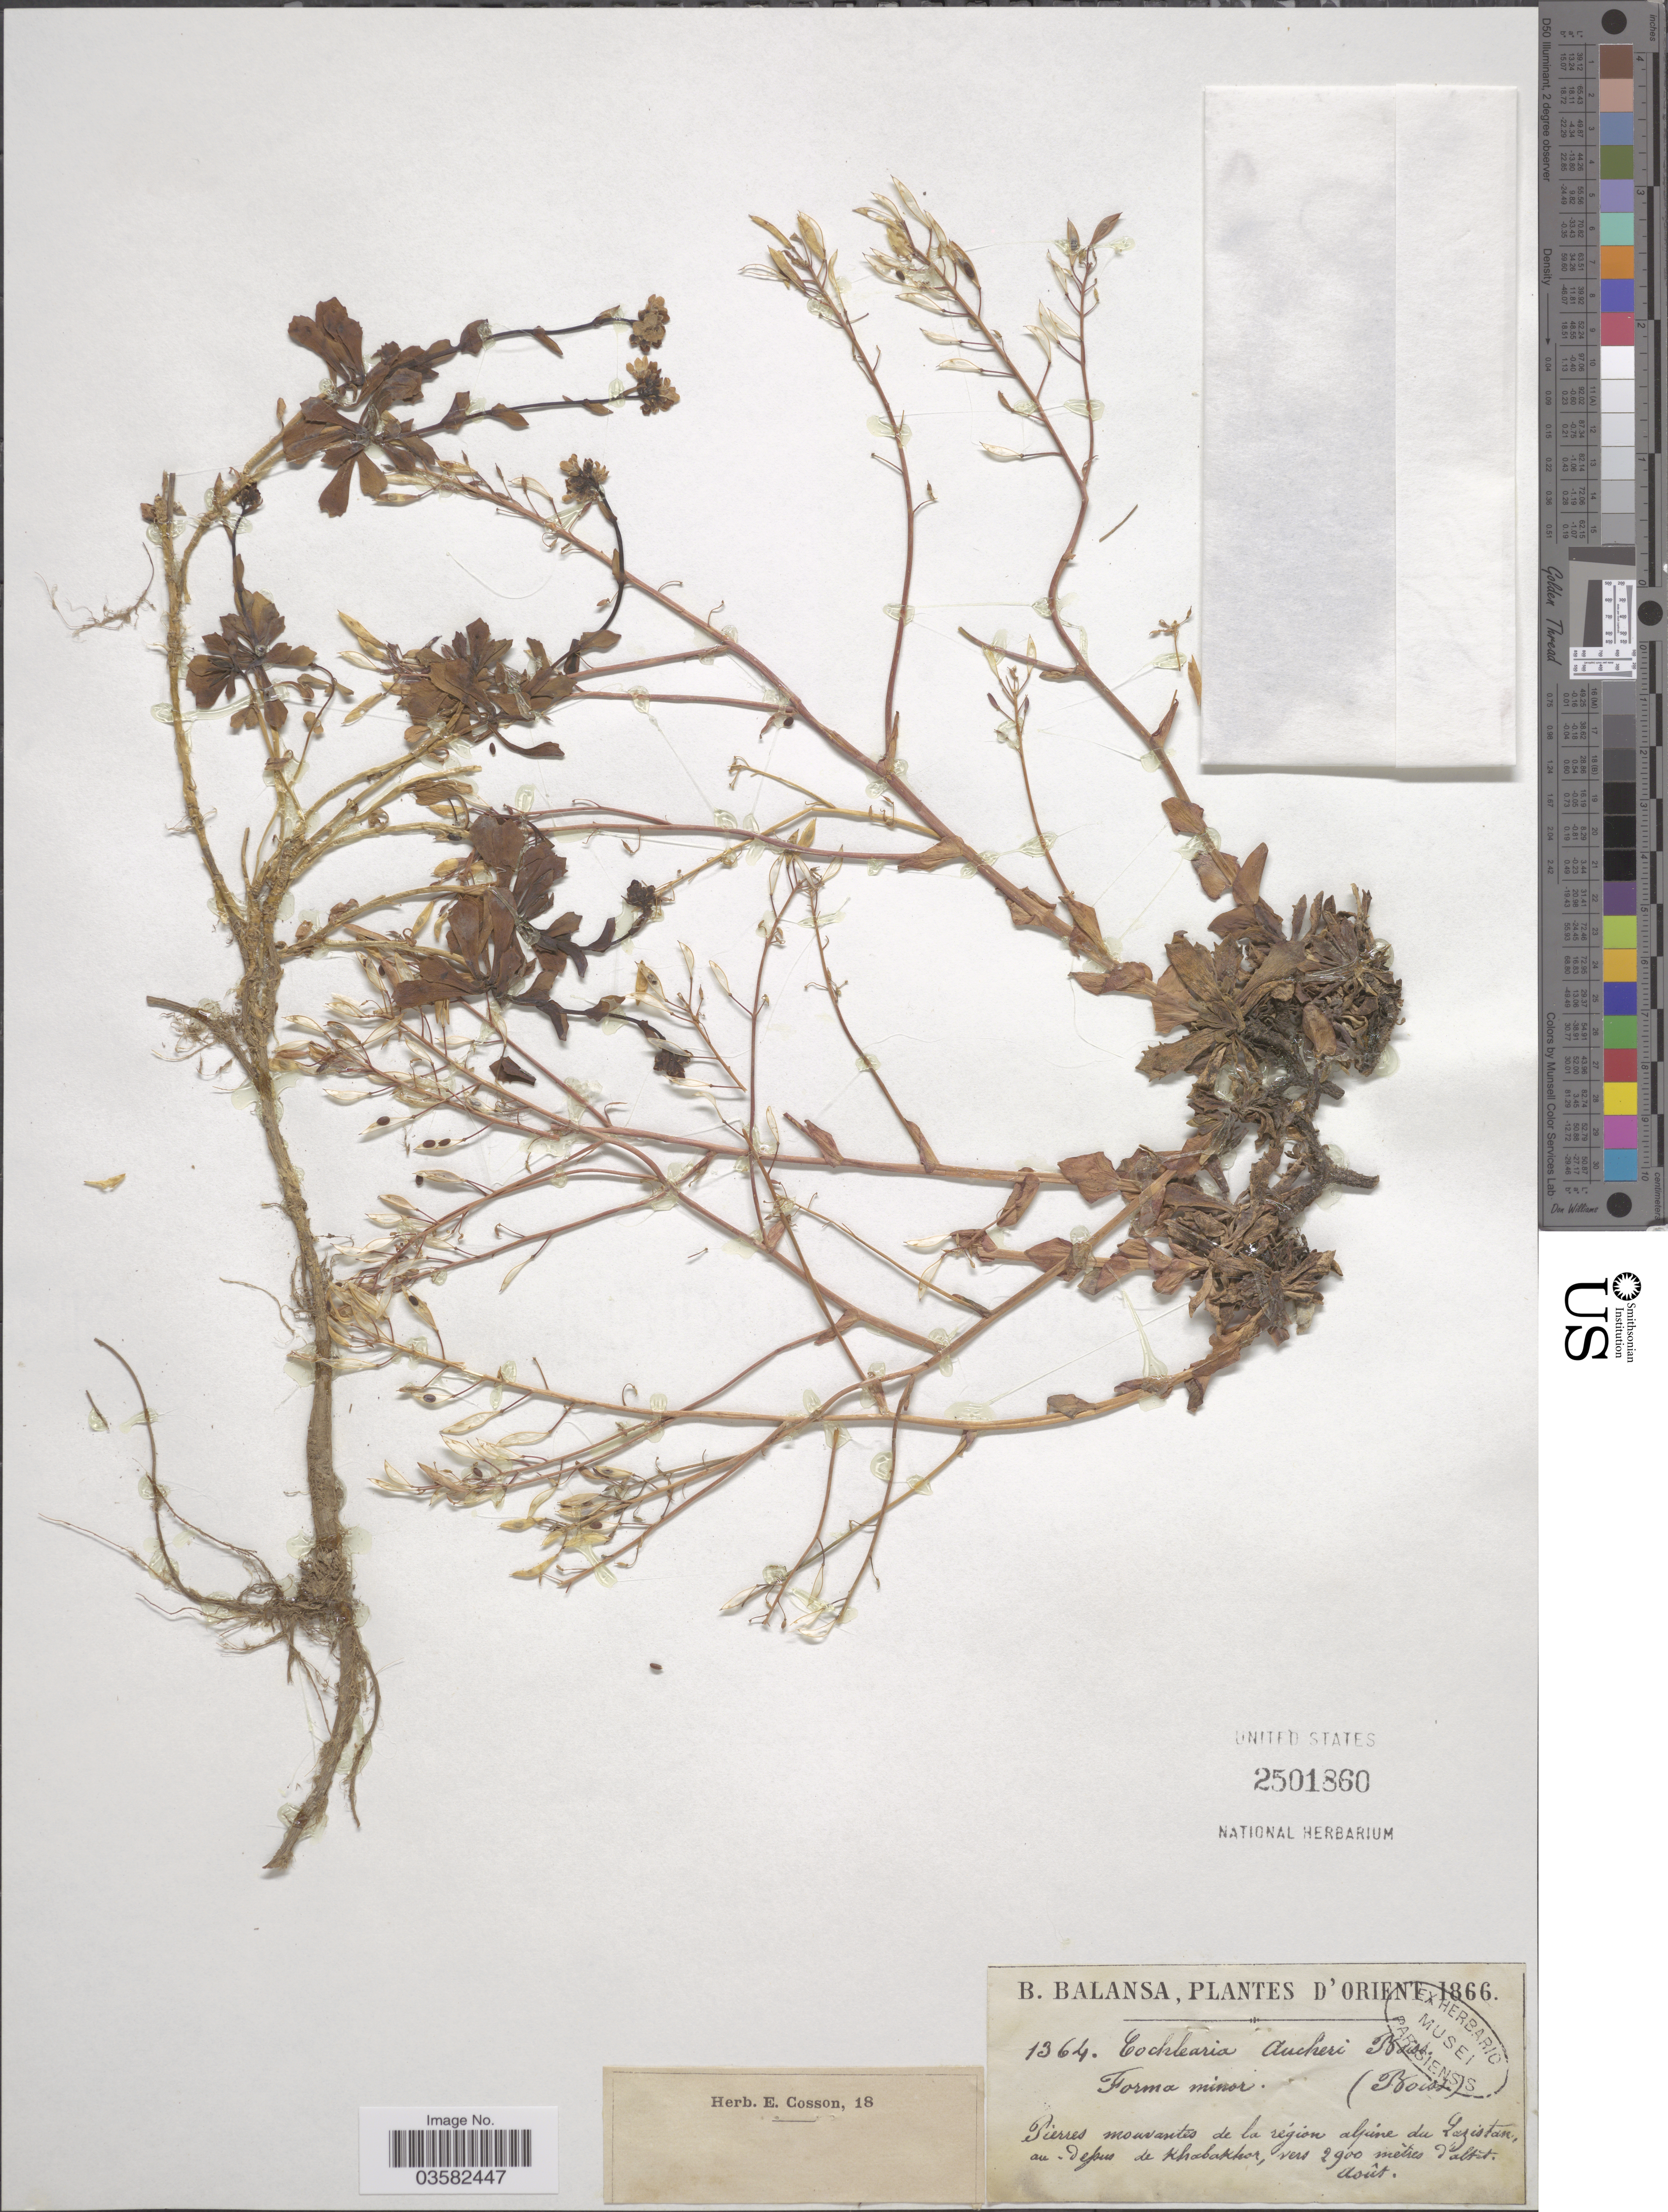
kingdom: Plantae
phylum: Tracheophyta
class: Magnoliopsida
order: Brassicales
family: Brassicaceae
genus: Pseudosempervivum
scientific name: Pseudosempervivum aucheri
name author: Pobed.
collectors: B. Balansa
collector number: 1364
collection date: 1866-08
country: Turkey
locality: D'Orient. Pierres mouvasites de la région alpine du Lazistan, au depus de Khochabaktsor [interpreted].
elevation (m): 2900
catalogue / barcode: US 2501860